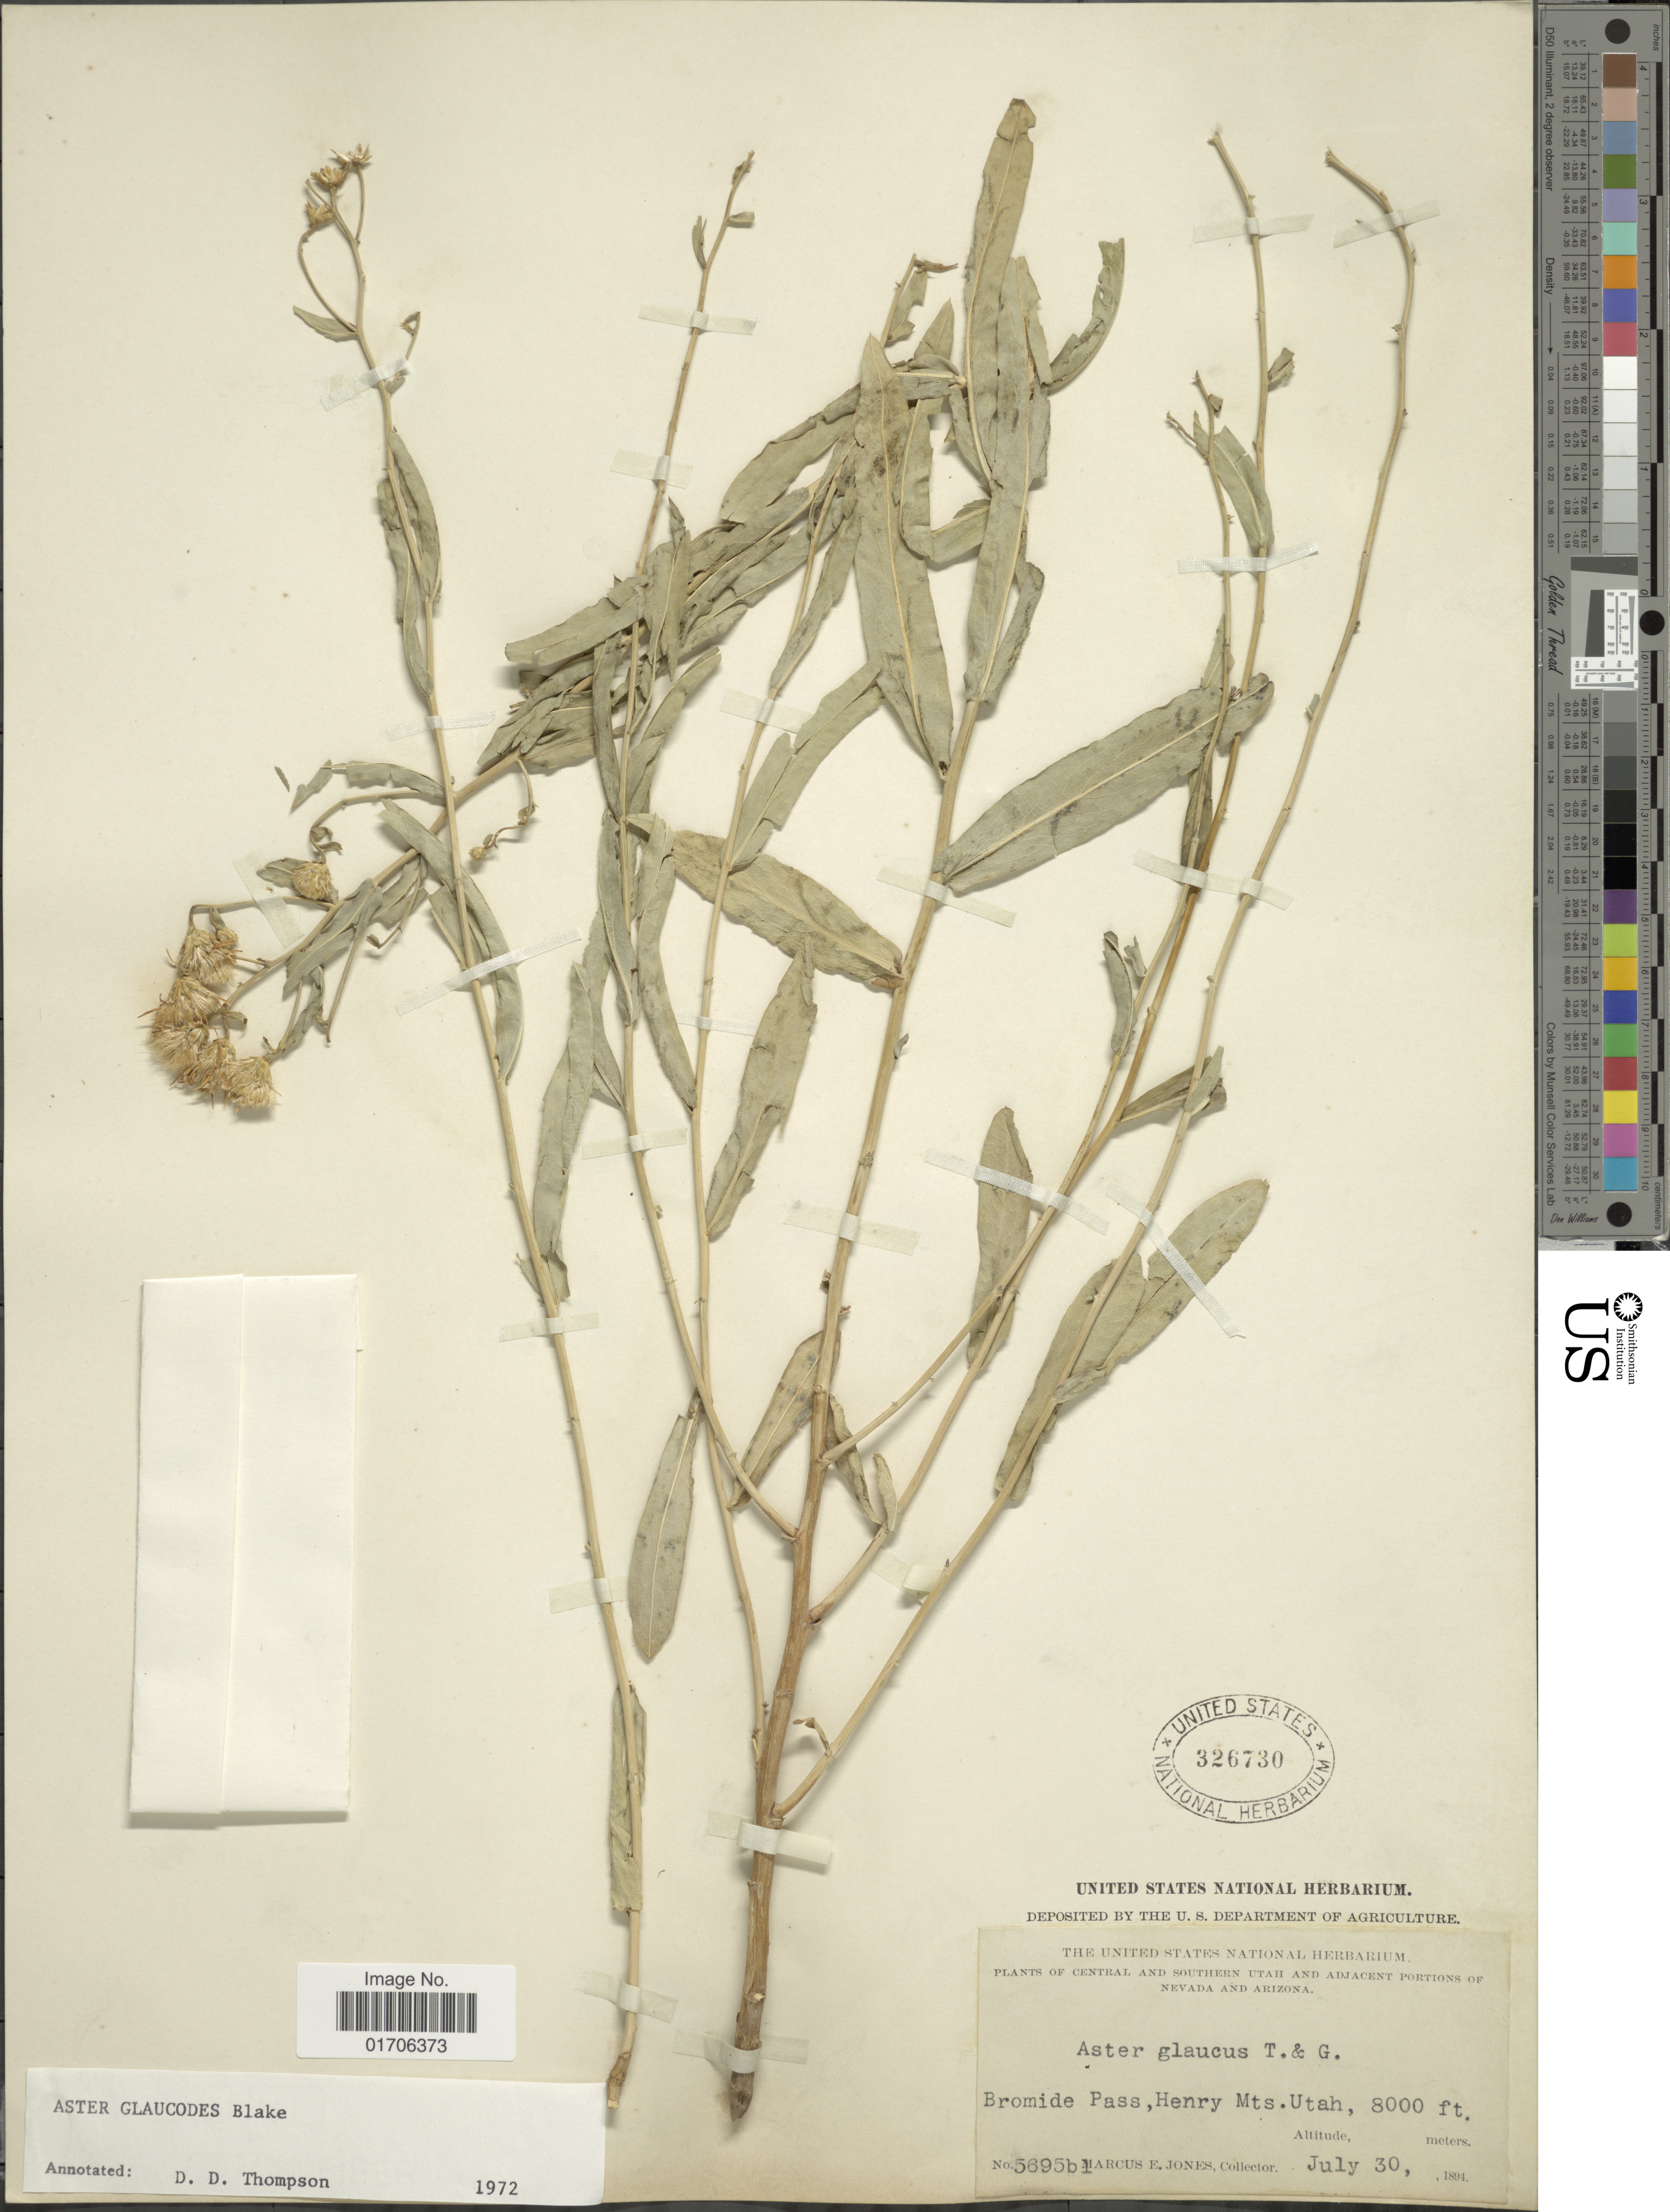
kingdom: Plantae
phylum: Tracheophyta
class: Magnoliopsida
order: Asterales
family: Asteraceae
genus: Eurybia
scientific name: Eurybia glauca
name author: (Nutt.) G.L. Nesom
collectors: M. E. Jones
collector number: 5695b1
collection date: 1894-07-30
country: United States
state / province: Utah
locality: Central and Southern Utah and adjacent portions of Nevada and Arizona. Bromide Pass, Henry Mts.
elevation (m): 2438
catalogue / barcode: US 326730